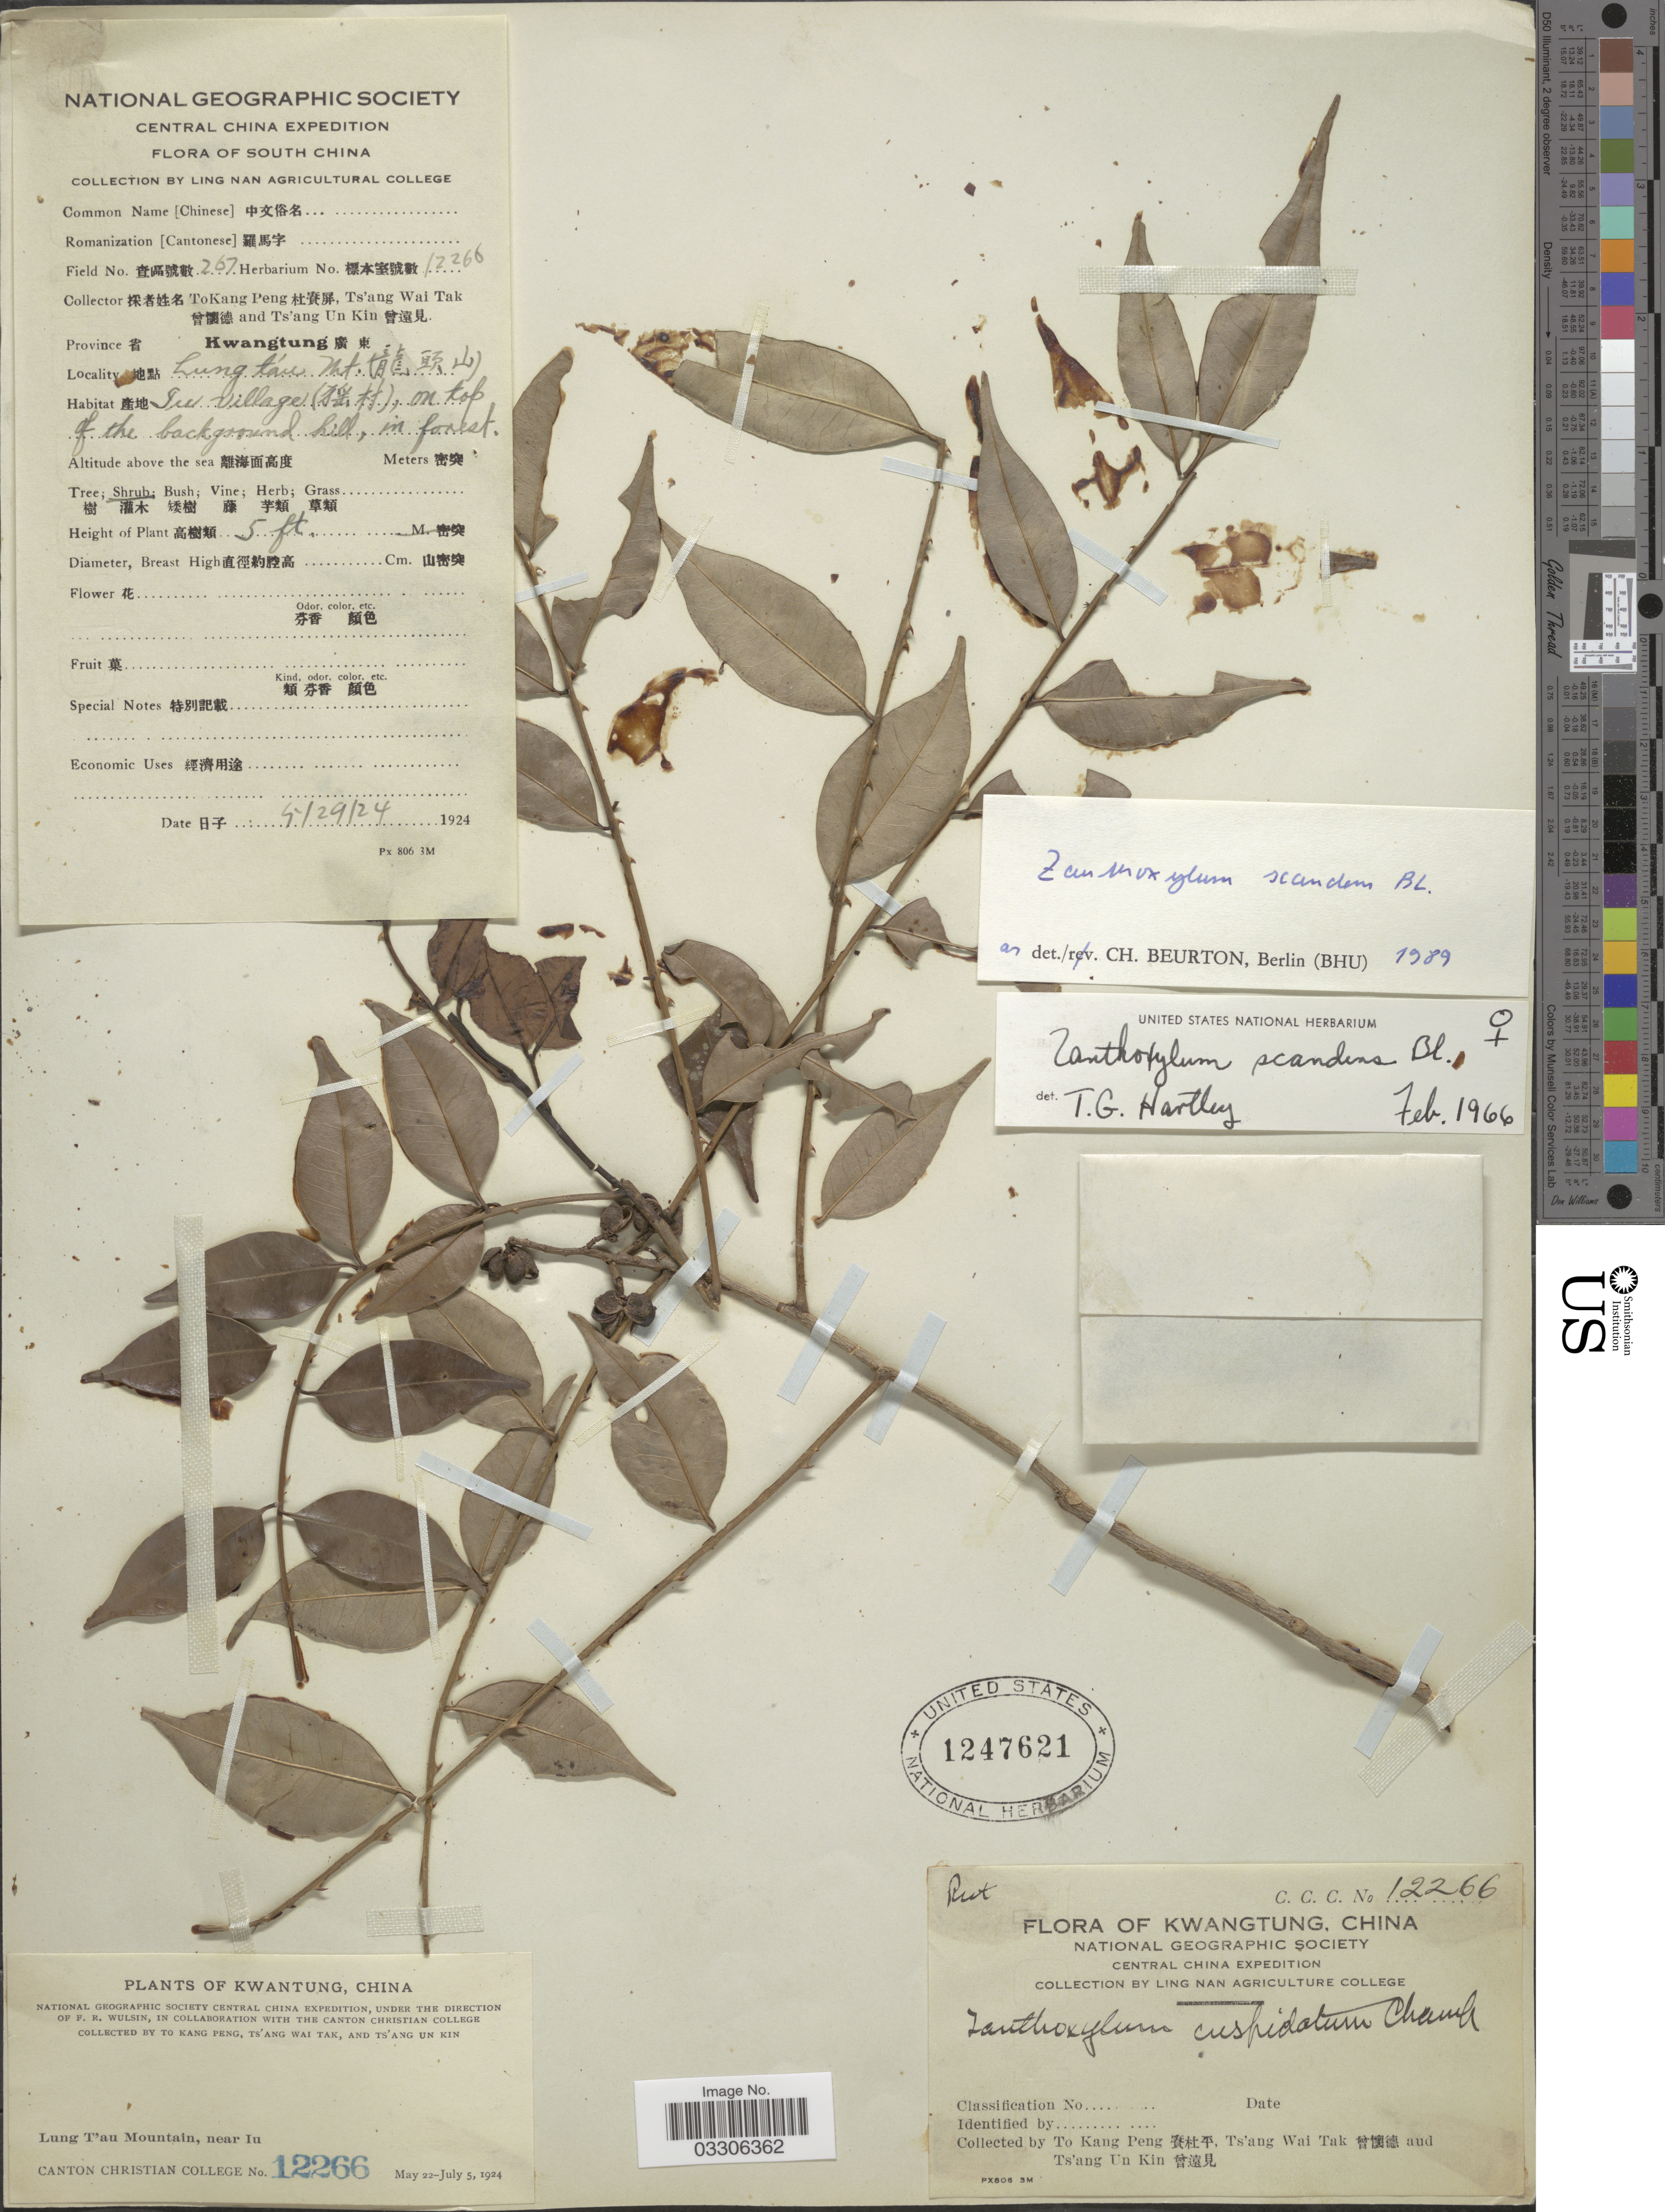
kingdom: Plantae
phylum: Tracheophyta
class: Magnoliopsida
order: Sapindales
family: Rutaceae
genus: Zanthoxylum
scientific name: Zanthoxylum scandens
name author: Blume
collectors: To Kang P'eng, W. T. Tsang & Ts' Ang Un Kin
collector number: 12266/267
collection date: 1924-05-29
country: China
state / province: Guangdong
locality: Province Kwangtung. Lung T'au Mountain, near Iu. Iu village (X), on top of the background hill, in forest. South China.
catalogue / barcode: US 1247621